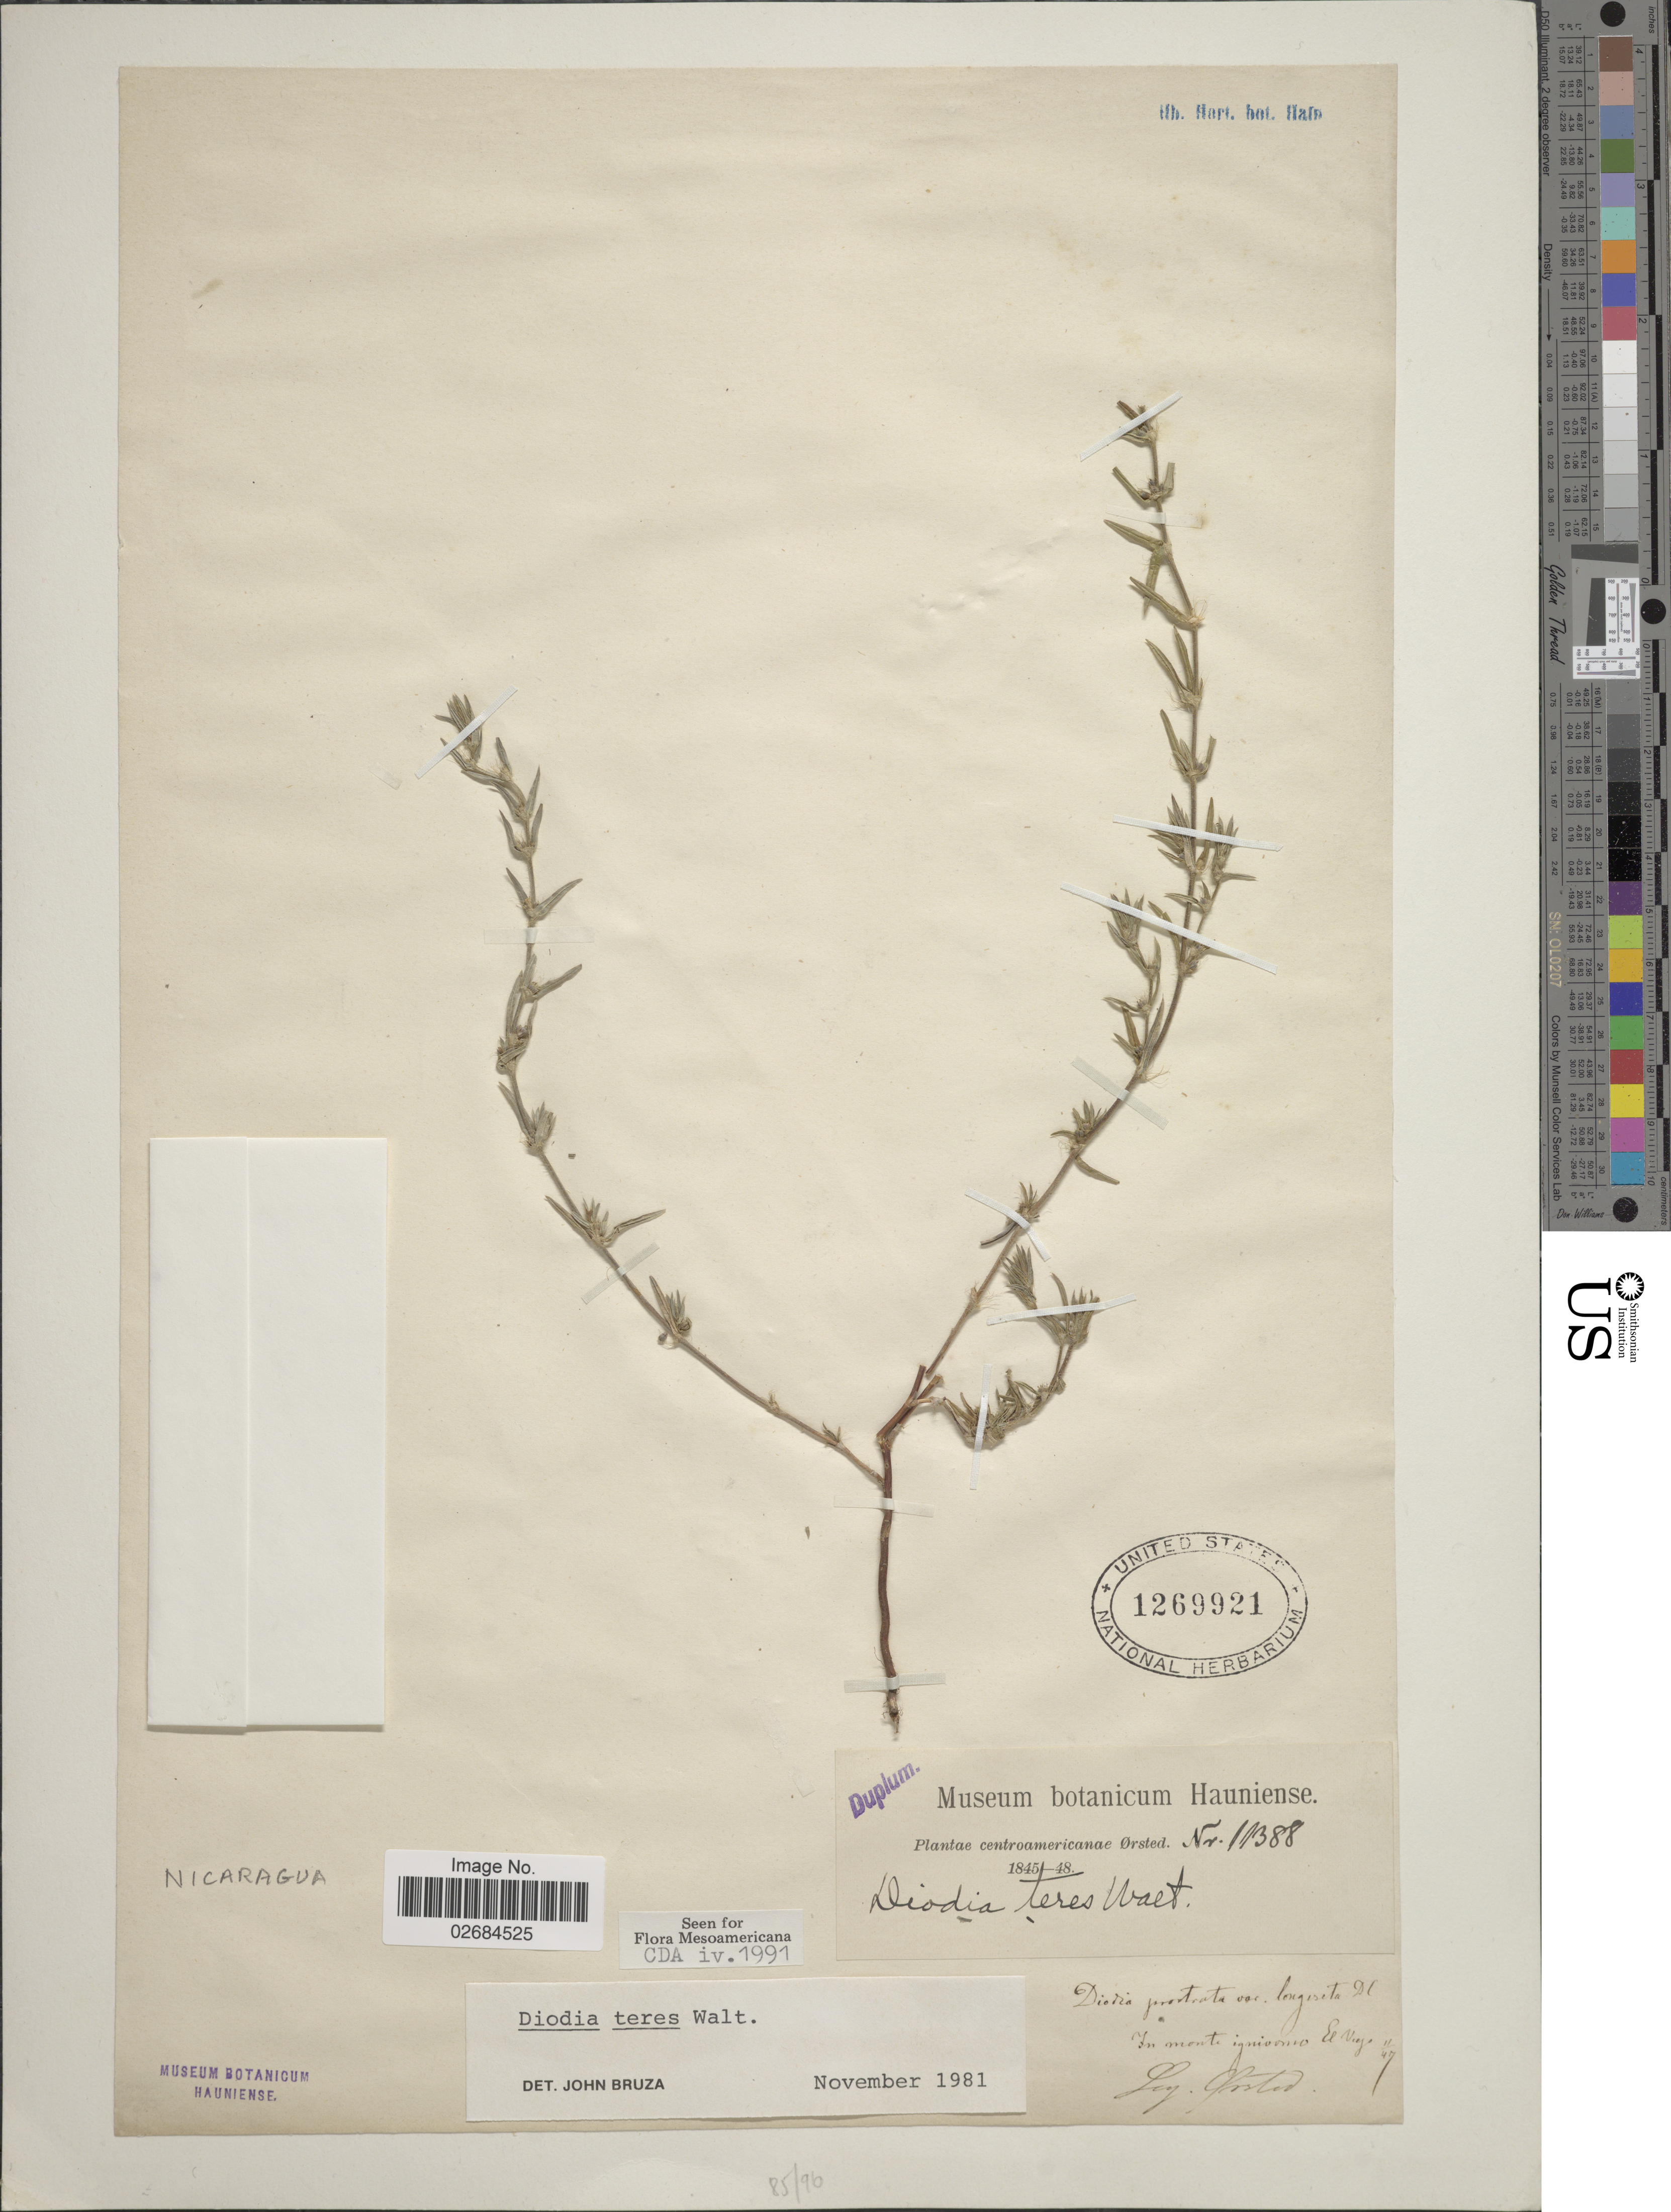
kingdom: Plantae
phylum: Tracheophyta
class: Magnoliopsida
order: Gentianales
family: Rubiaceae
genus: Diodia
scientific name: Diodia teres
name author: Walter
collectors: Ørsted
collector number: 11388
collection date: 1847-11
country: Nicaragua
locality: In monte ignovonio El Vigo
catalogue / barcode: US 1269921